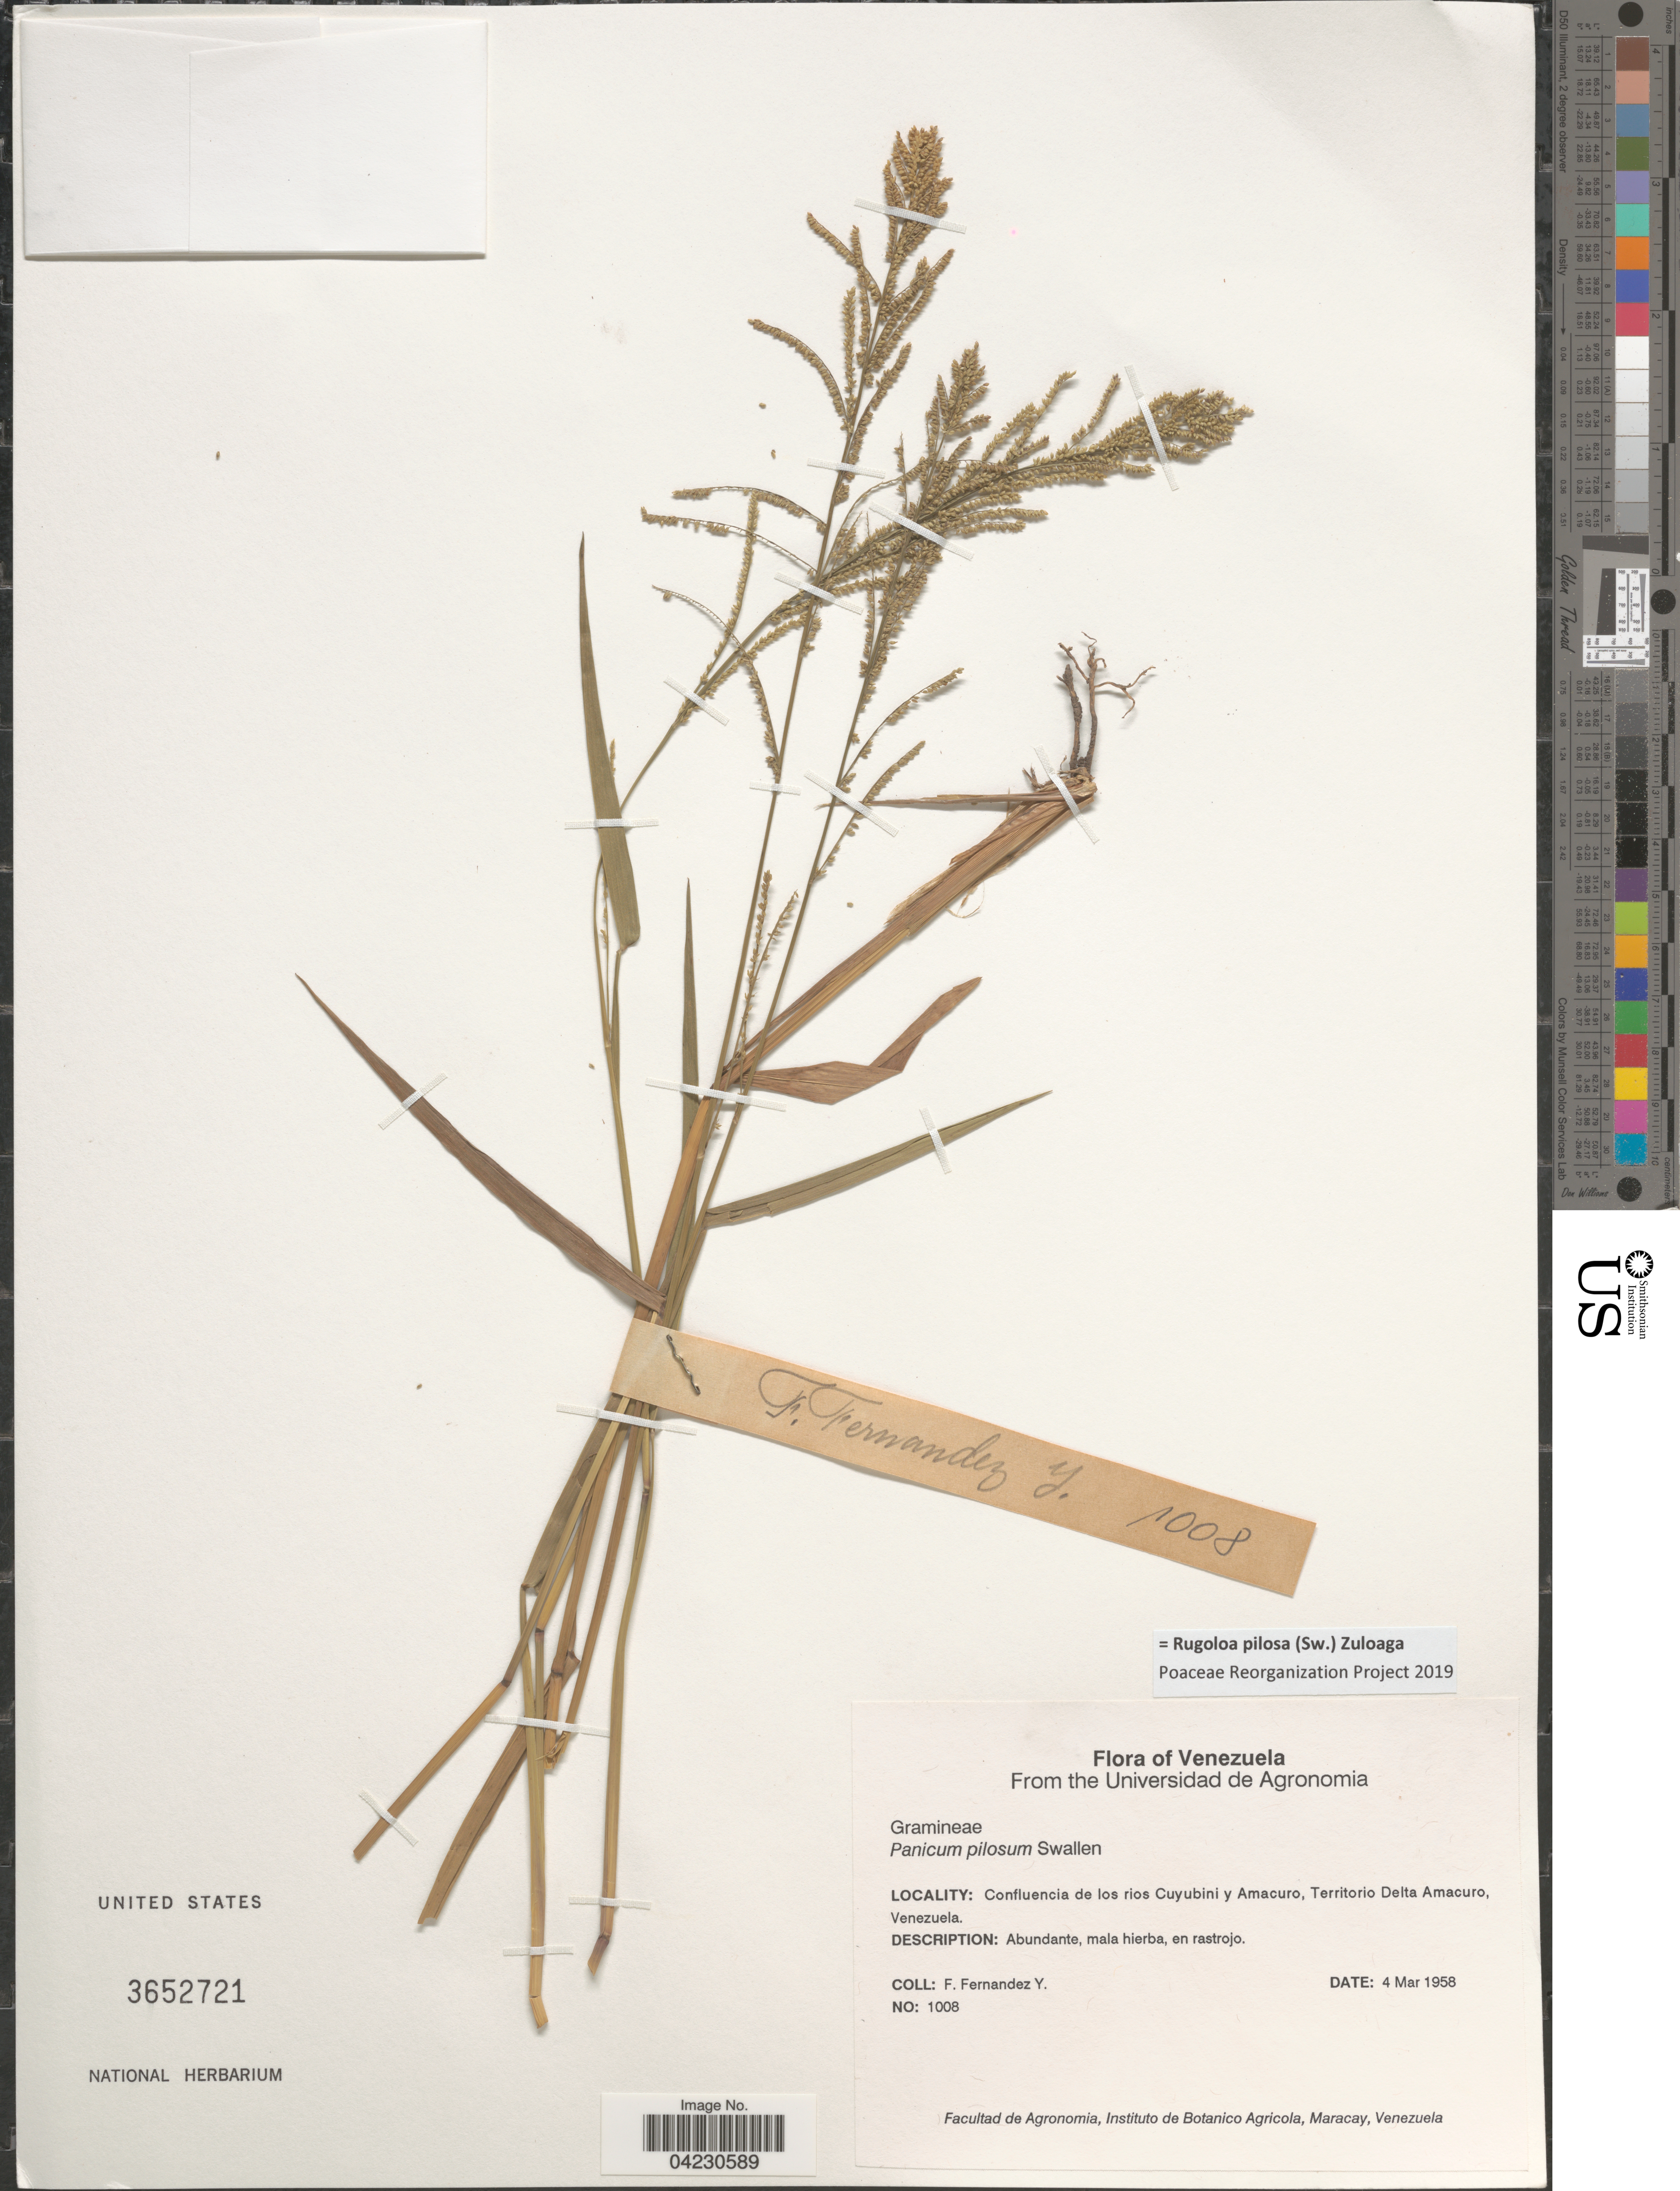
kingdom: Plantae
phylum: Tracheophyta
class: Liliopsida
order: Poales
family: Poaceae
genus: Rugoloa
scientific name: Rugoloa pilosa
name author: (Sw.) Zuloaga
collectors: F. Fernandez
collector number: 1008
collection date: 1958-03-04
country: Venezuela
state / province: Delta Amacuro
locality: Confluencia de los rios Cuyubini y Amacuro.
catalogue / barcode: US 3652721